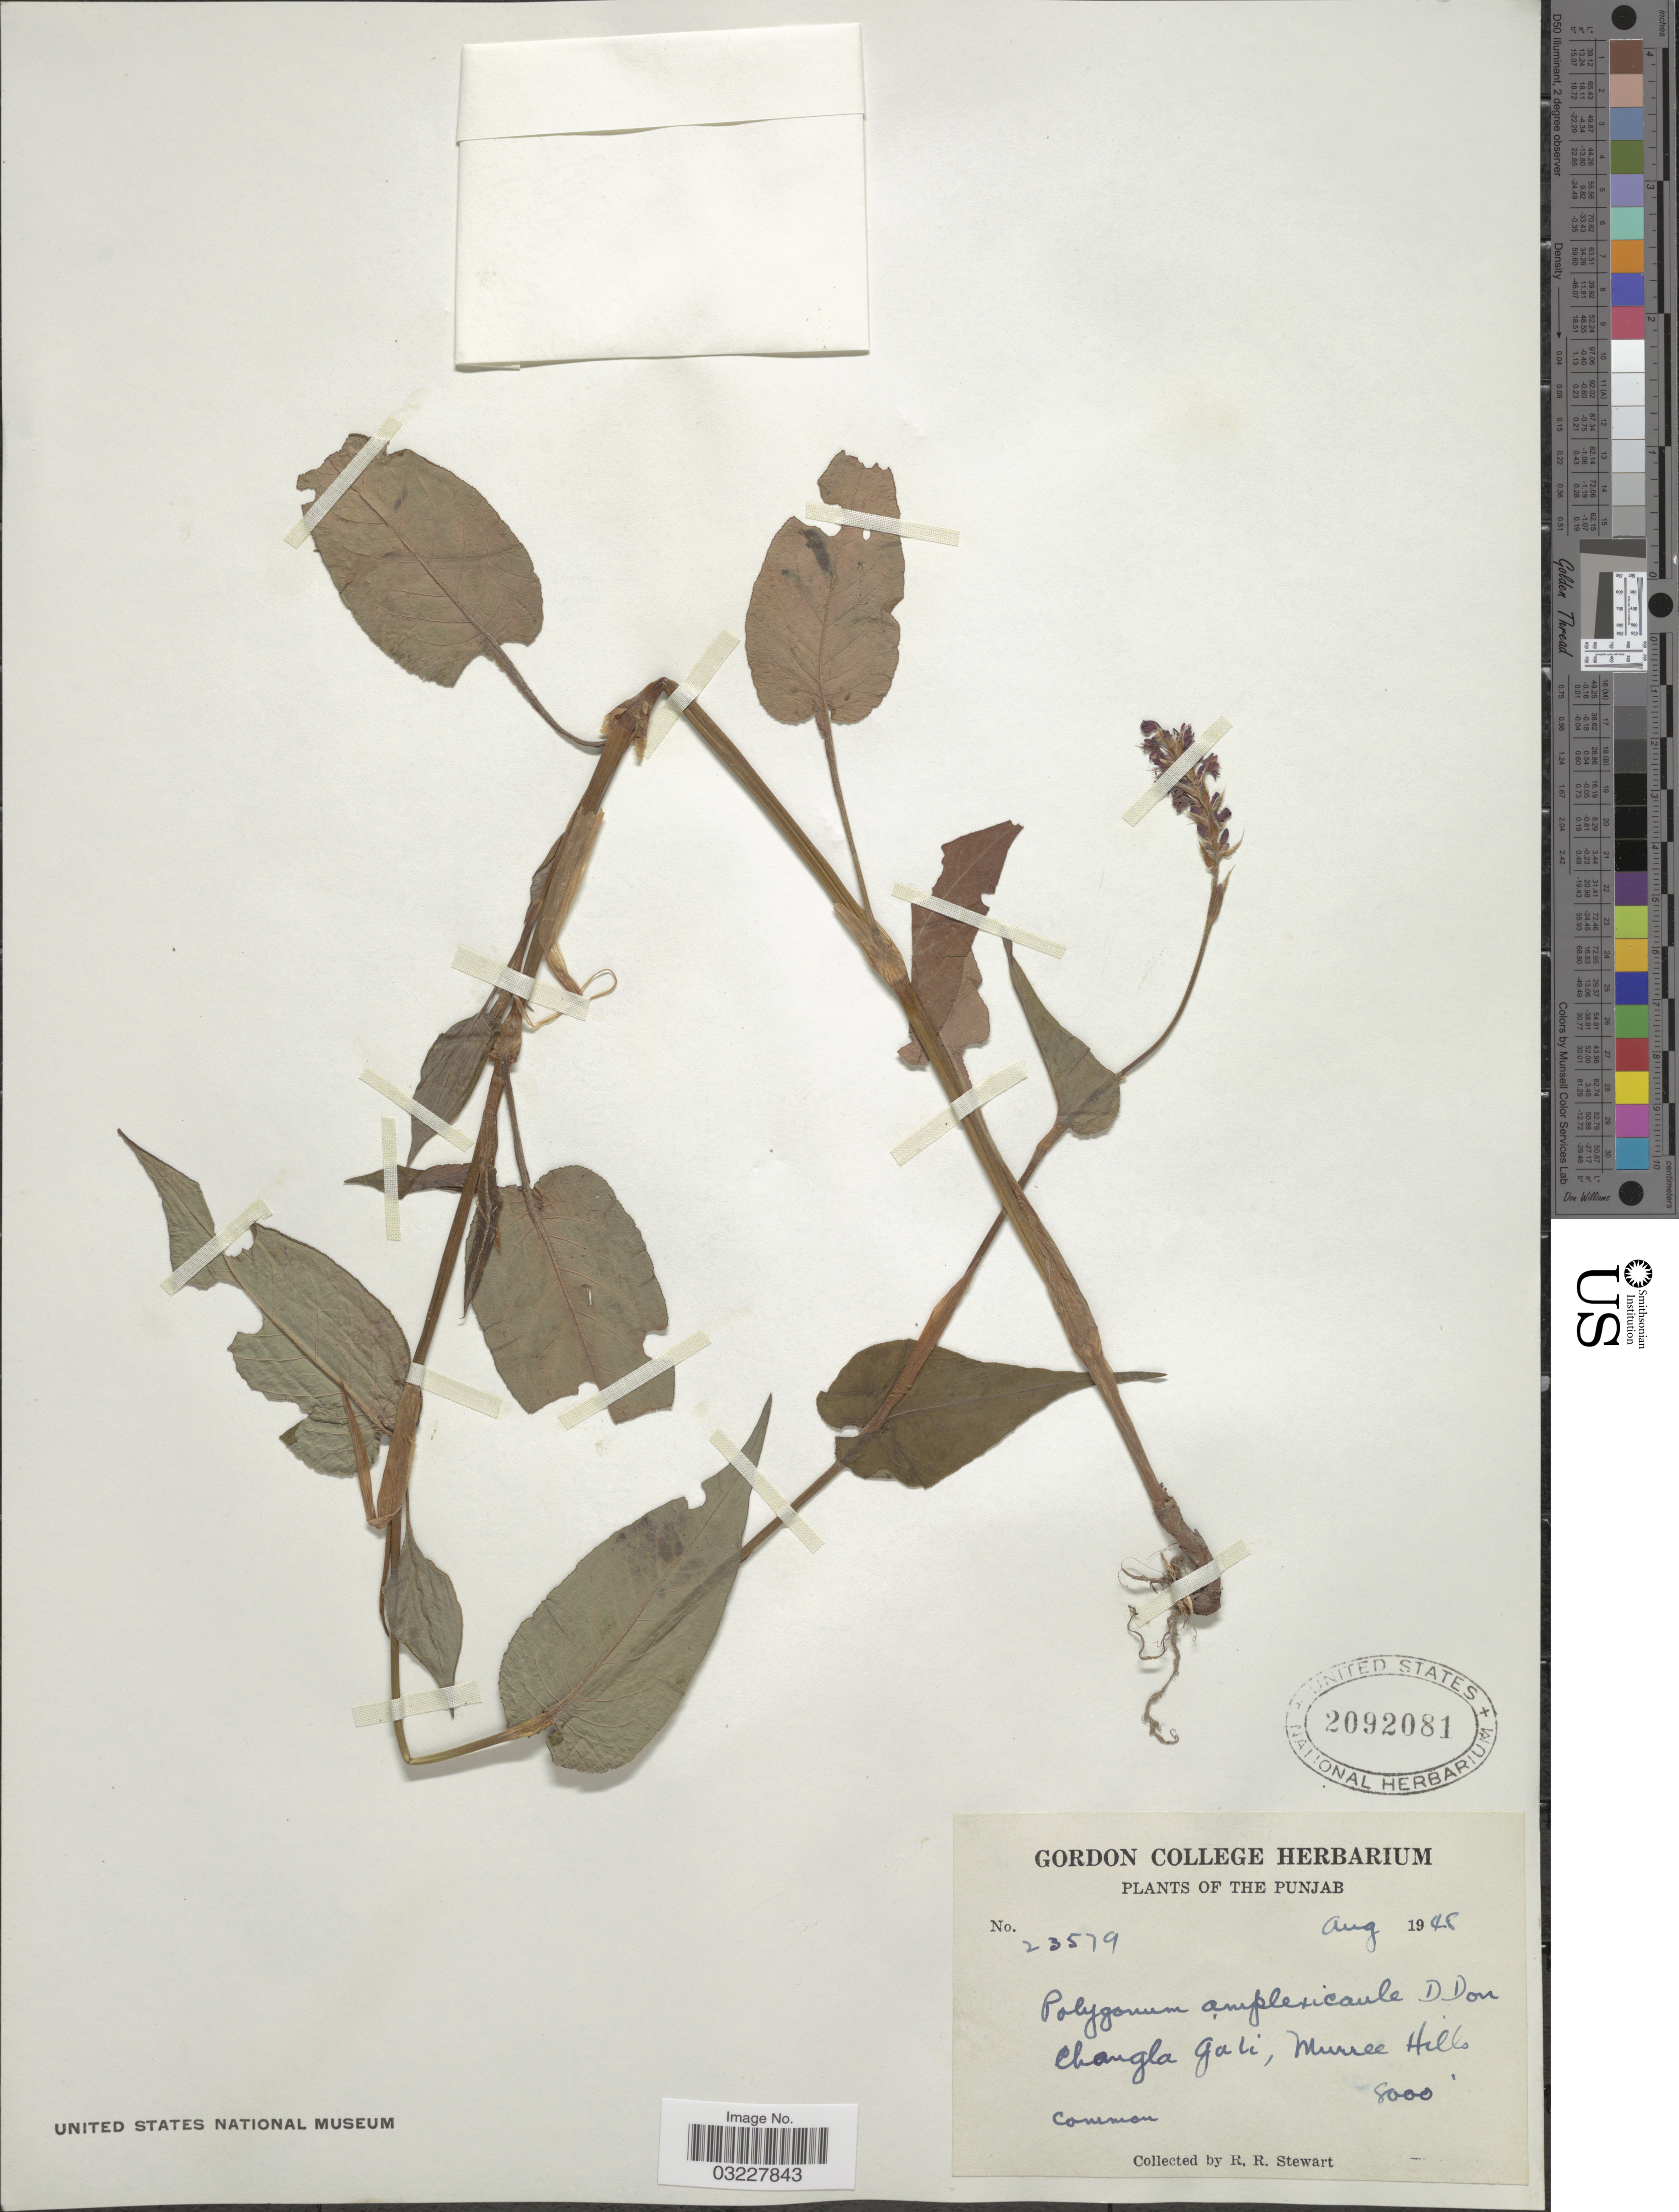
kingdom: Plantae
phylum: Tracheophyta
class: Magnoliopsida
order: Caryophyllales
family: Polygonaceae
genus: Bistorta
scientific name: Bistorta amplexicaulis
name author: (D. Don) Greene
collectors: R. Stewart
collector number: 23579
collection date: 1948-08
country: Pakistan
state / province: Punjab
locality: Changla Gali, Murree Hills.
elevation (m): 2438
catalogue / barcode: US 2092081